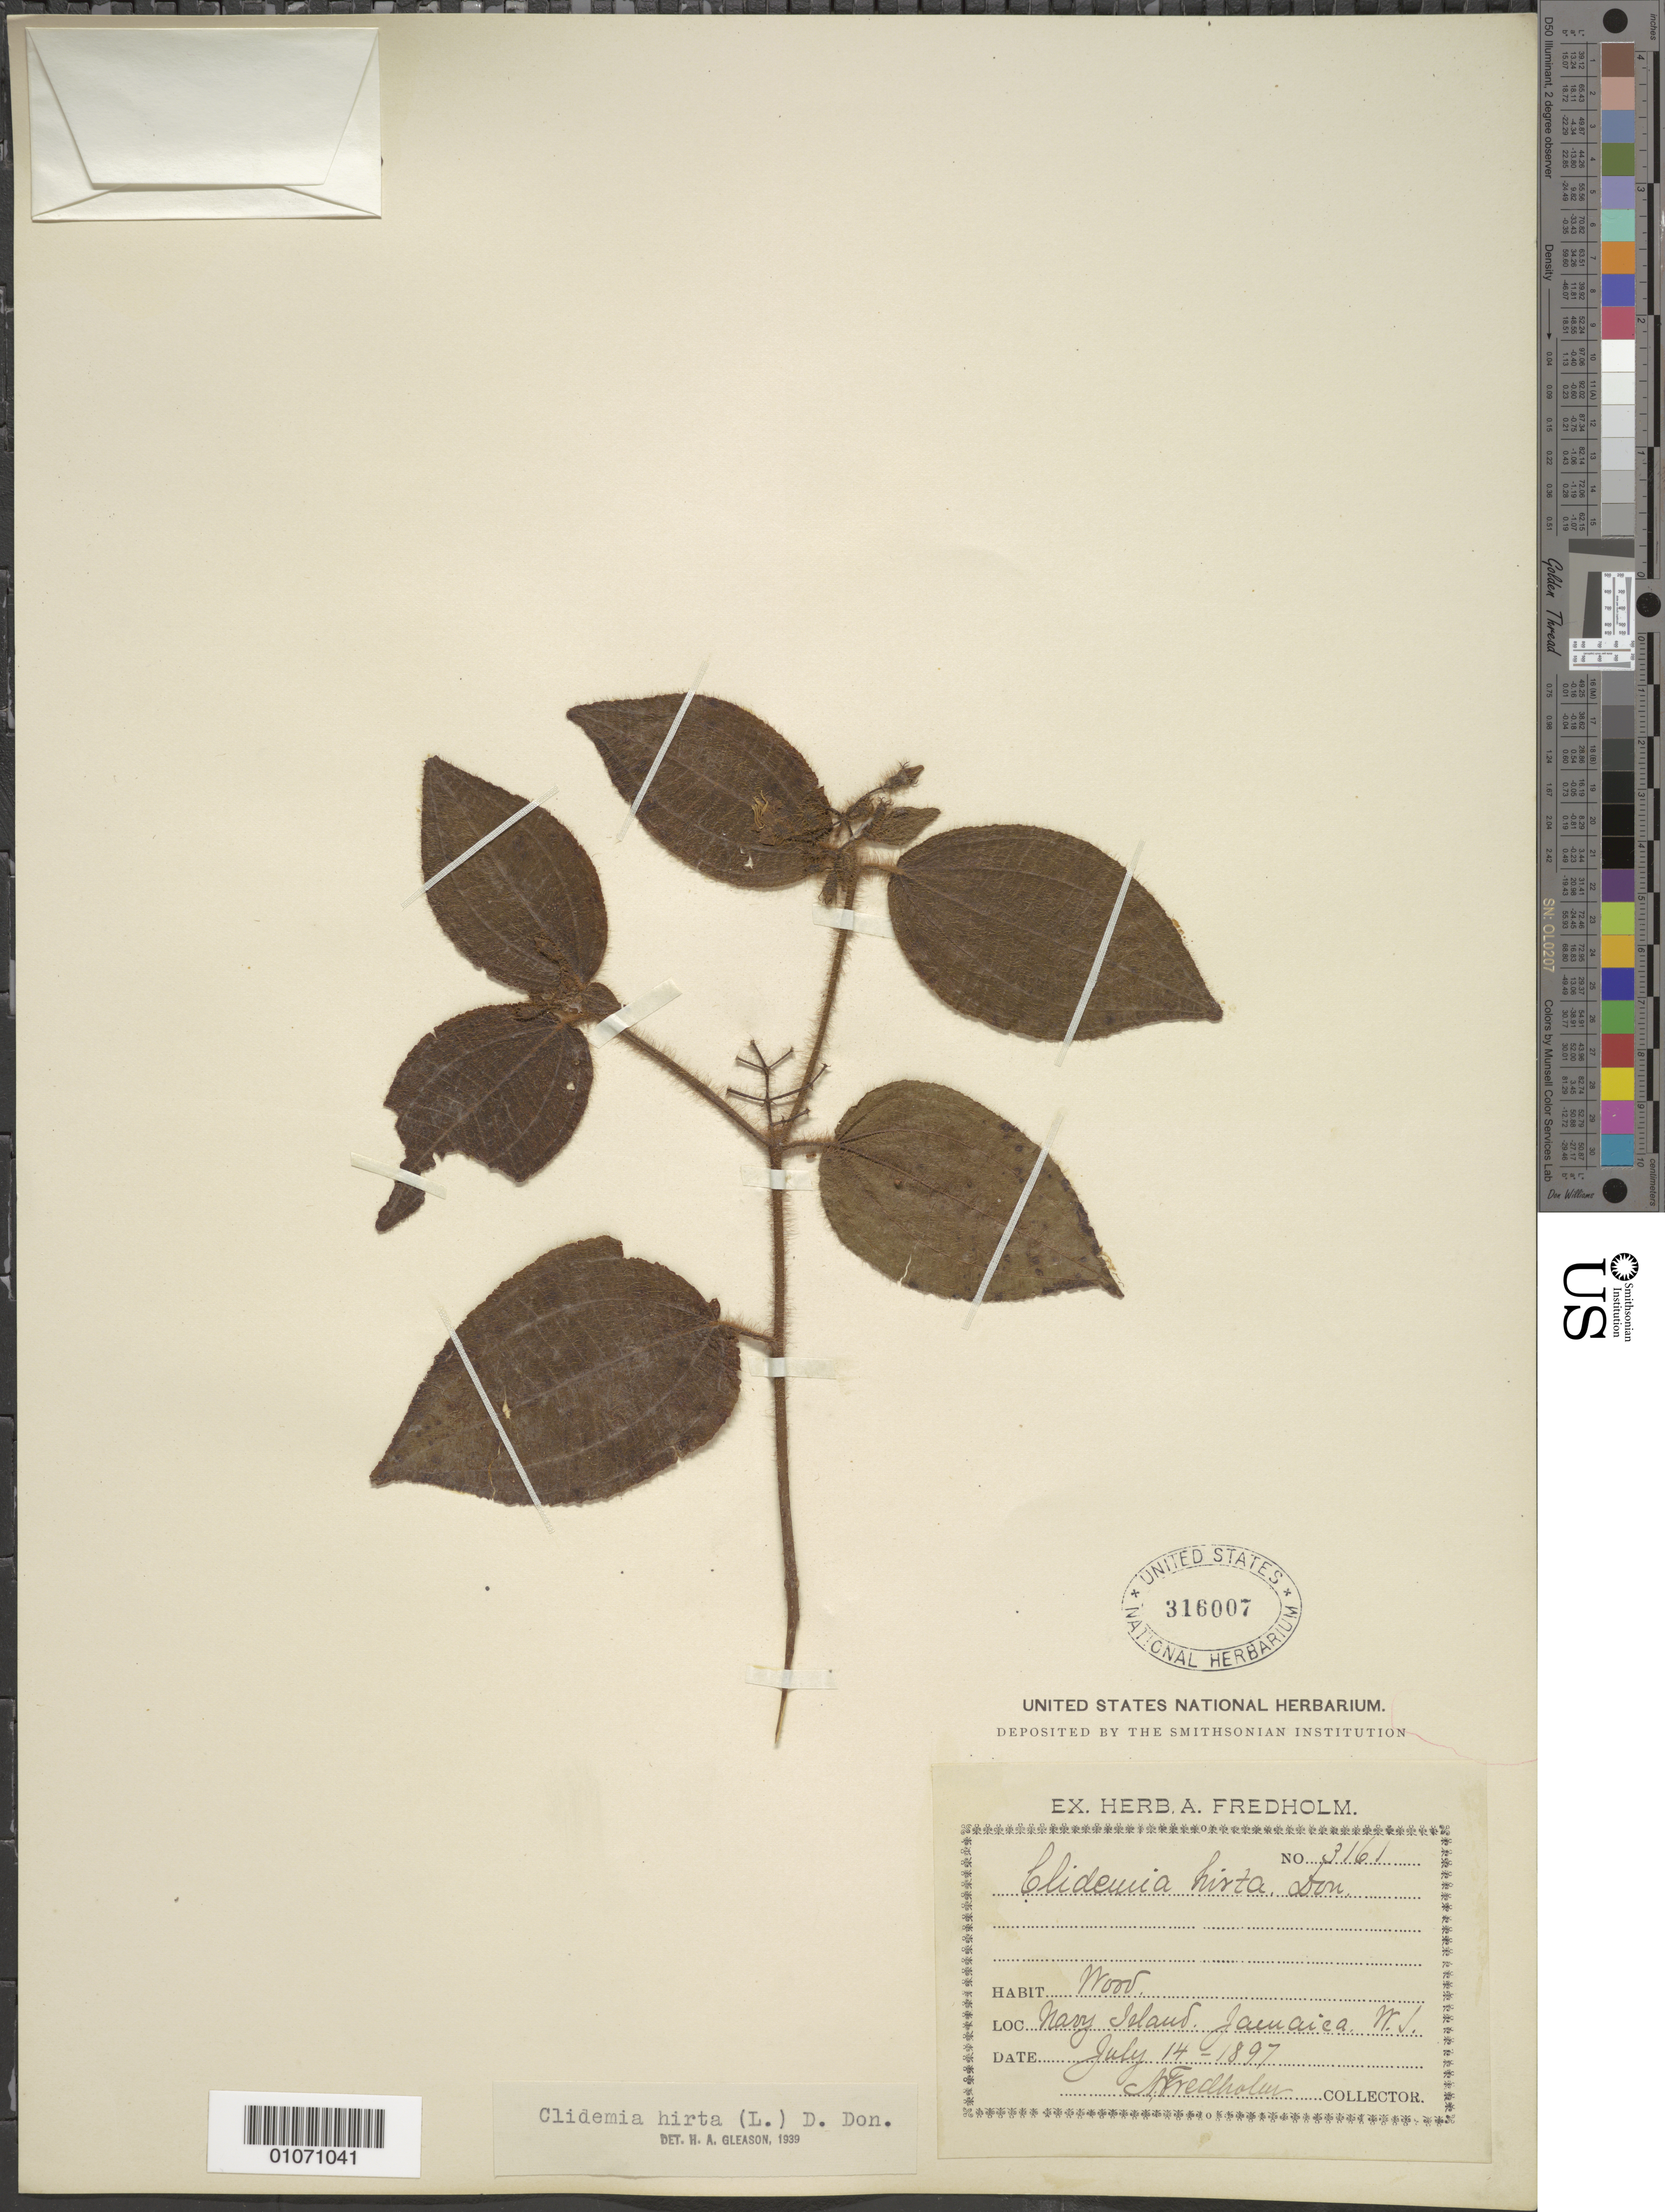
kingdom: Plantae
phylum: Tracheophyta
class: Magnoliopsida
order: Myrtales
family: Melastomataceae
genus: Clidemia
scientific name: Clidemia hirta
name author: (L.) D. Don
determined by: Gleason, H. A.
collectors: A. Fredholm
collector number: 3161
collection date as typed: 14 Jul 1897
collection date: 1897-07-14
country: Jamaica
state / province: Portland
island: Navy Island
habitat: Wood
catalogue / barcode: US 316007